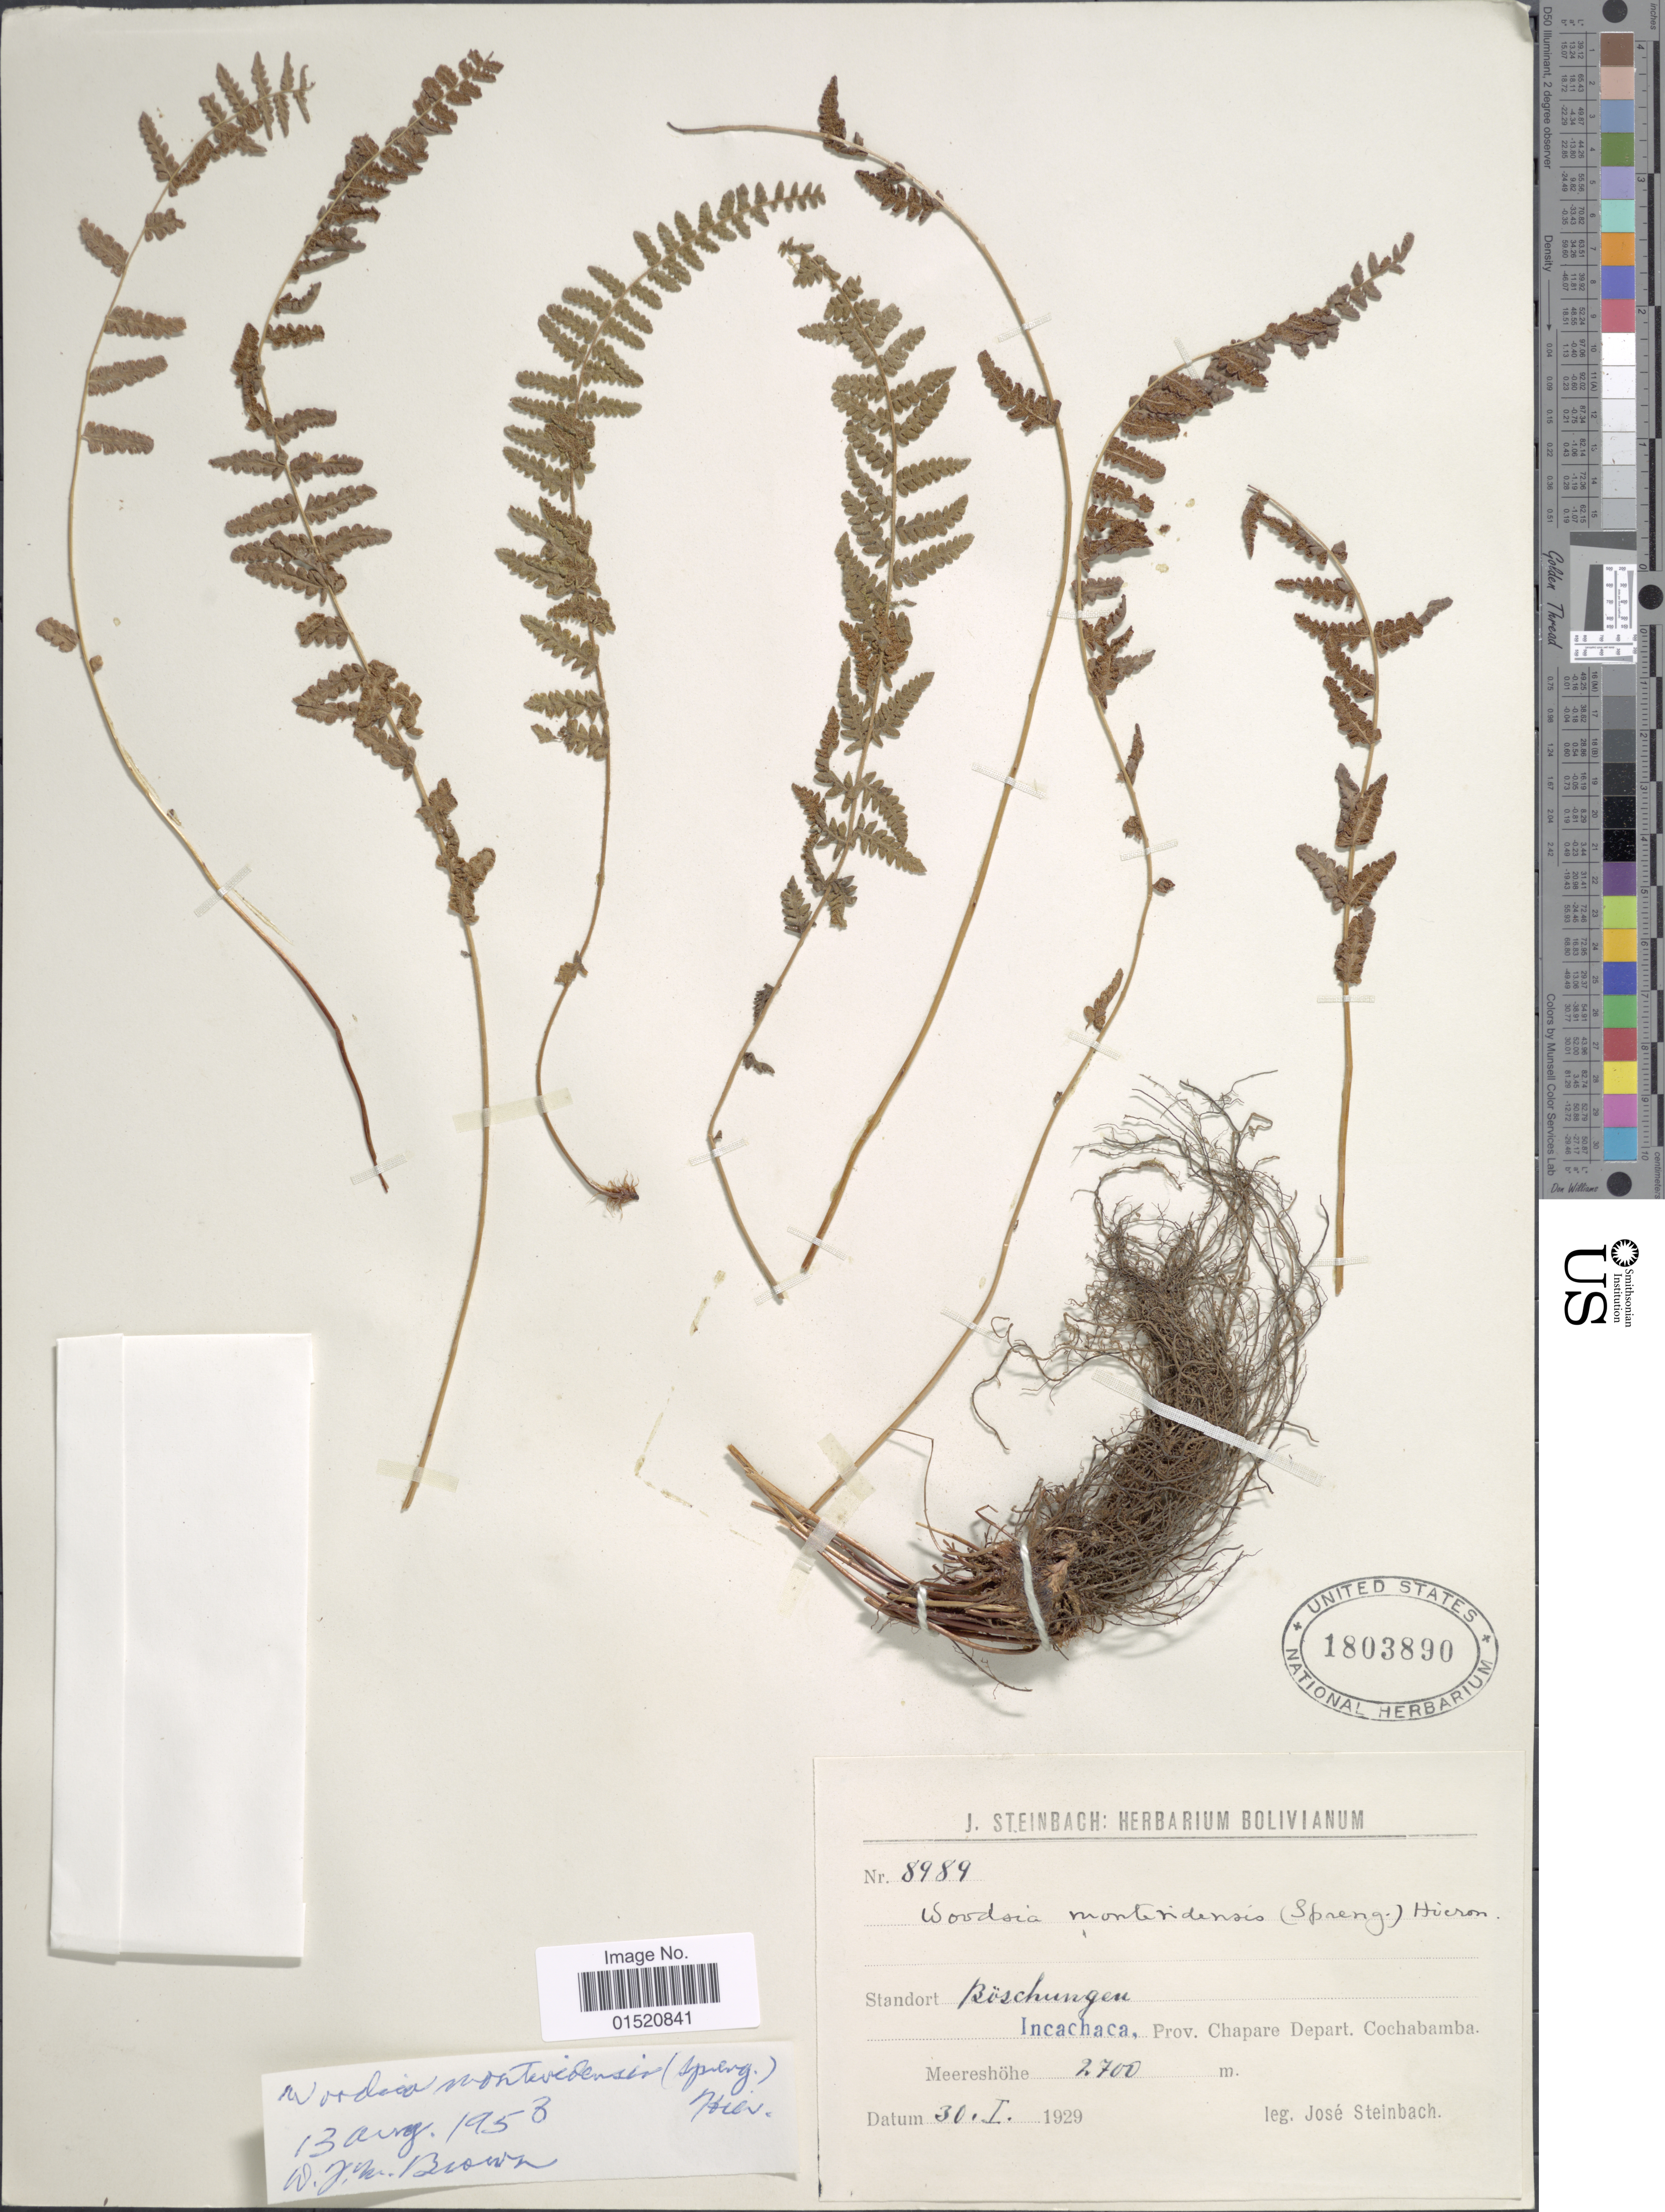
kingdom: Plantae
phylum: Tracheophyta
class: Polypodiopsida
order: Polypodiales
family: Woodsiaceae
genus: Woodsia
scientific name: Woodsia montevidensis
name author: (Spreng.) Hieron.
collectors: J. Steinbach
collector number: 8989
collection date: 1929-01-30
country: Bolivia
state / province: Cochabamba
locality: Böshingen Incachaca, Prov. Chapare Depart. Cocabamba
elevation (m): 2700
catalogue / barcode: US 1803890